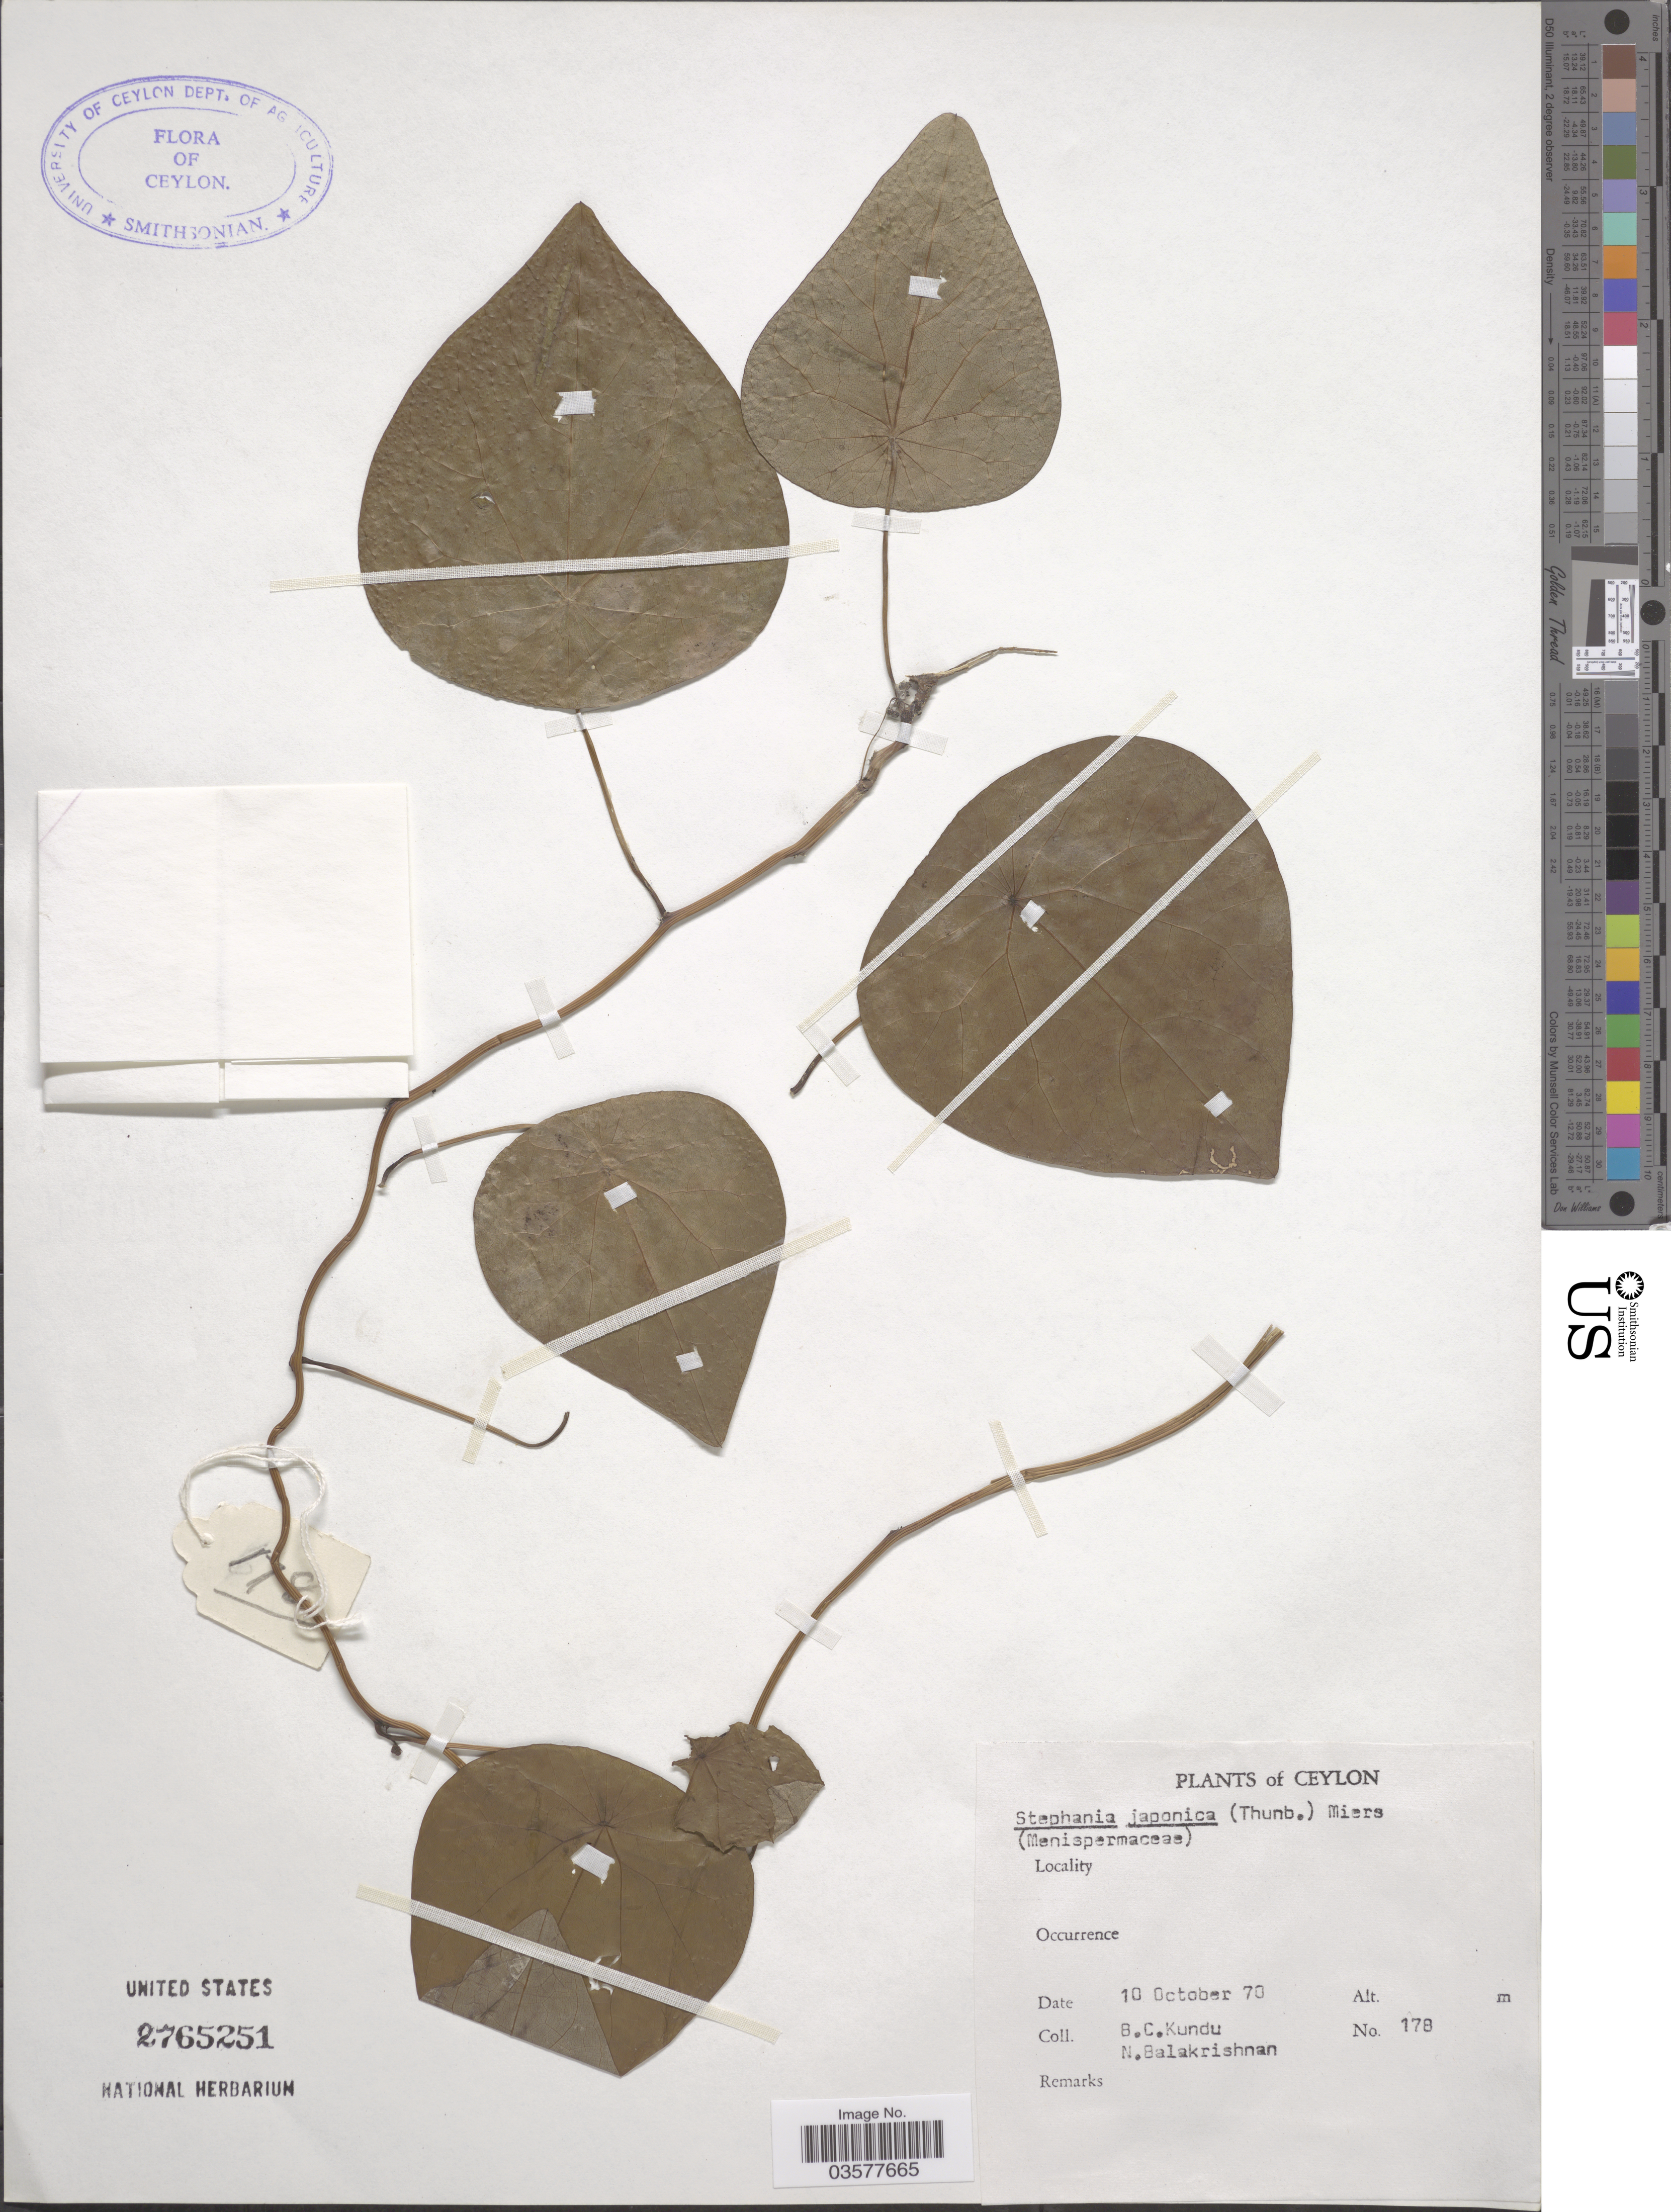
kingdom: Plantae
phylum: Tracheophyta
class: Magnoliopsida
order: Ranunculales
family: Menispermaceae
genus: Stephania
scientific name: Stephania japonica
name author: (Thunb.) Miers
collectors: B. C. Kundu & N. Balakrishnan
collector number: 178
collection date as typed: Transcribed d/m/y: 10/10/70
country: Sri Lanka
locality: Ceylon.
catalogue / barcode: US 2765251